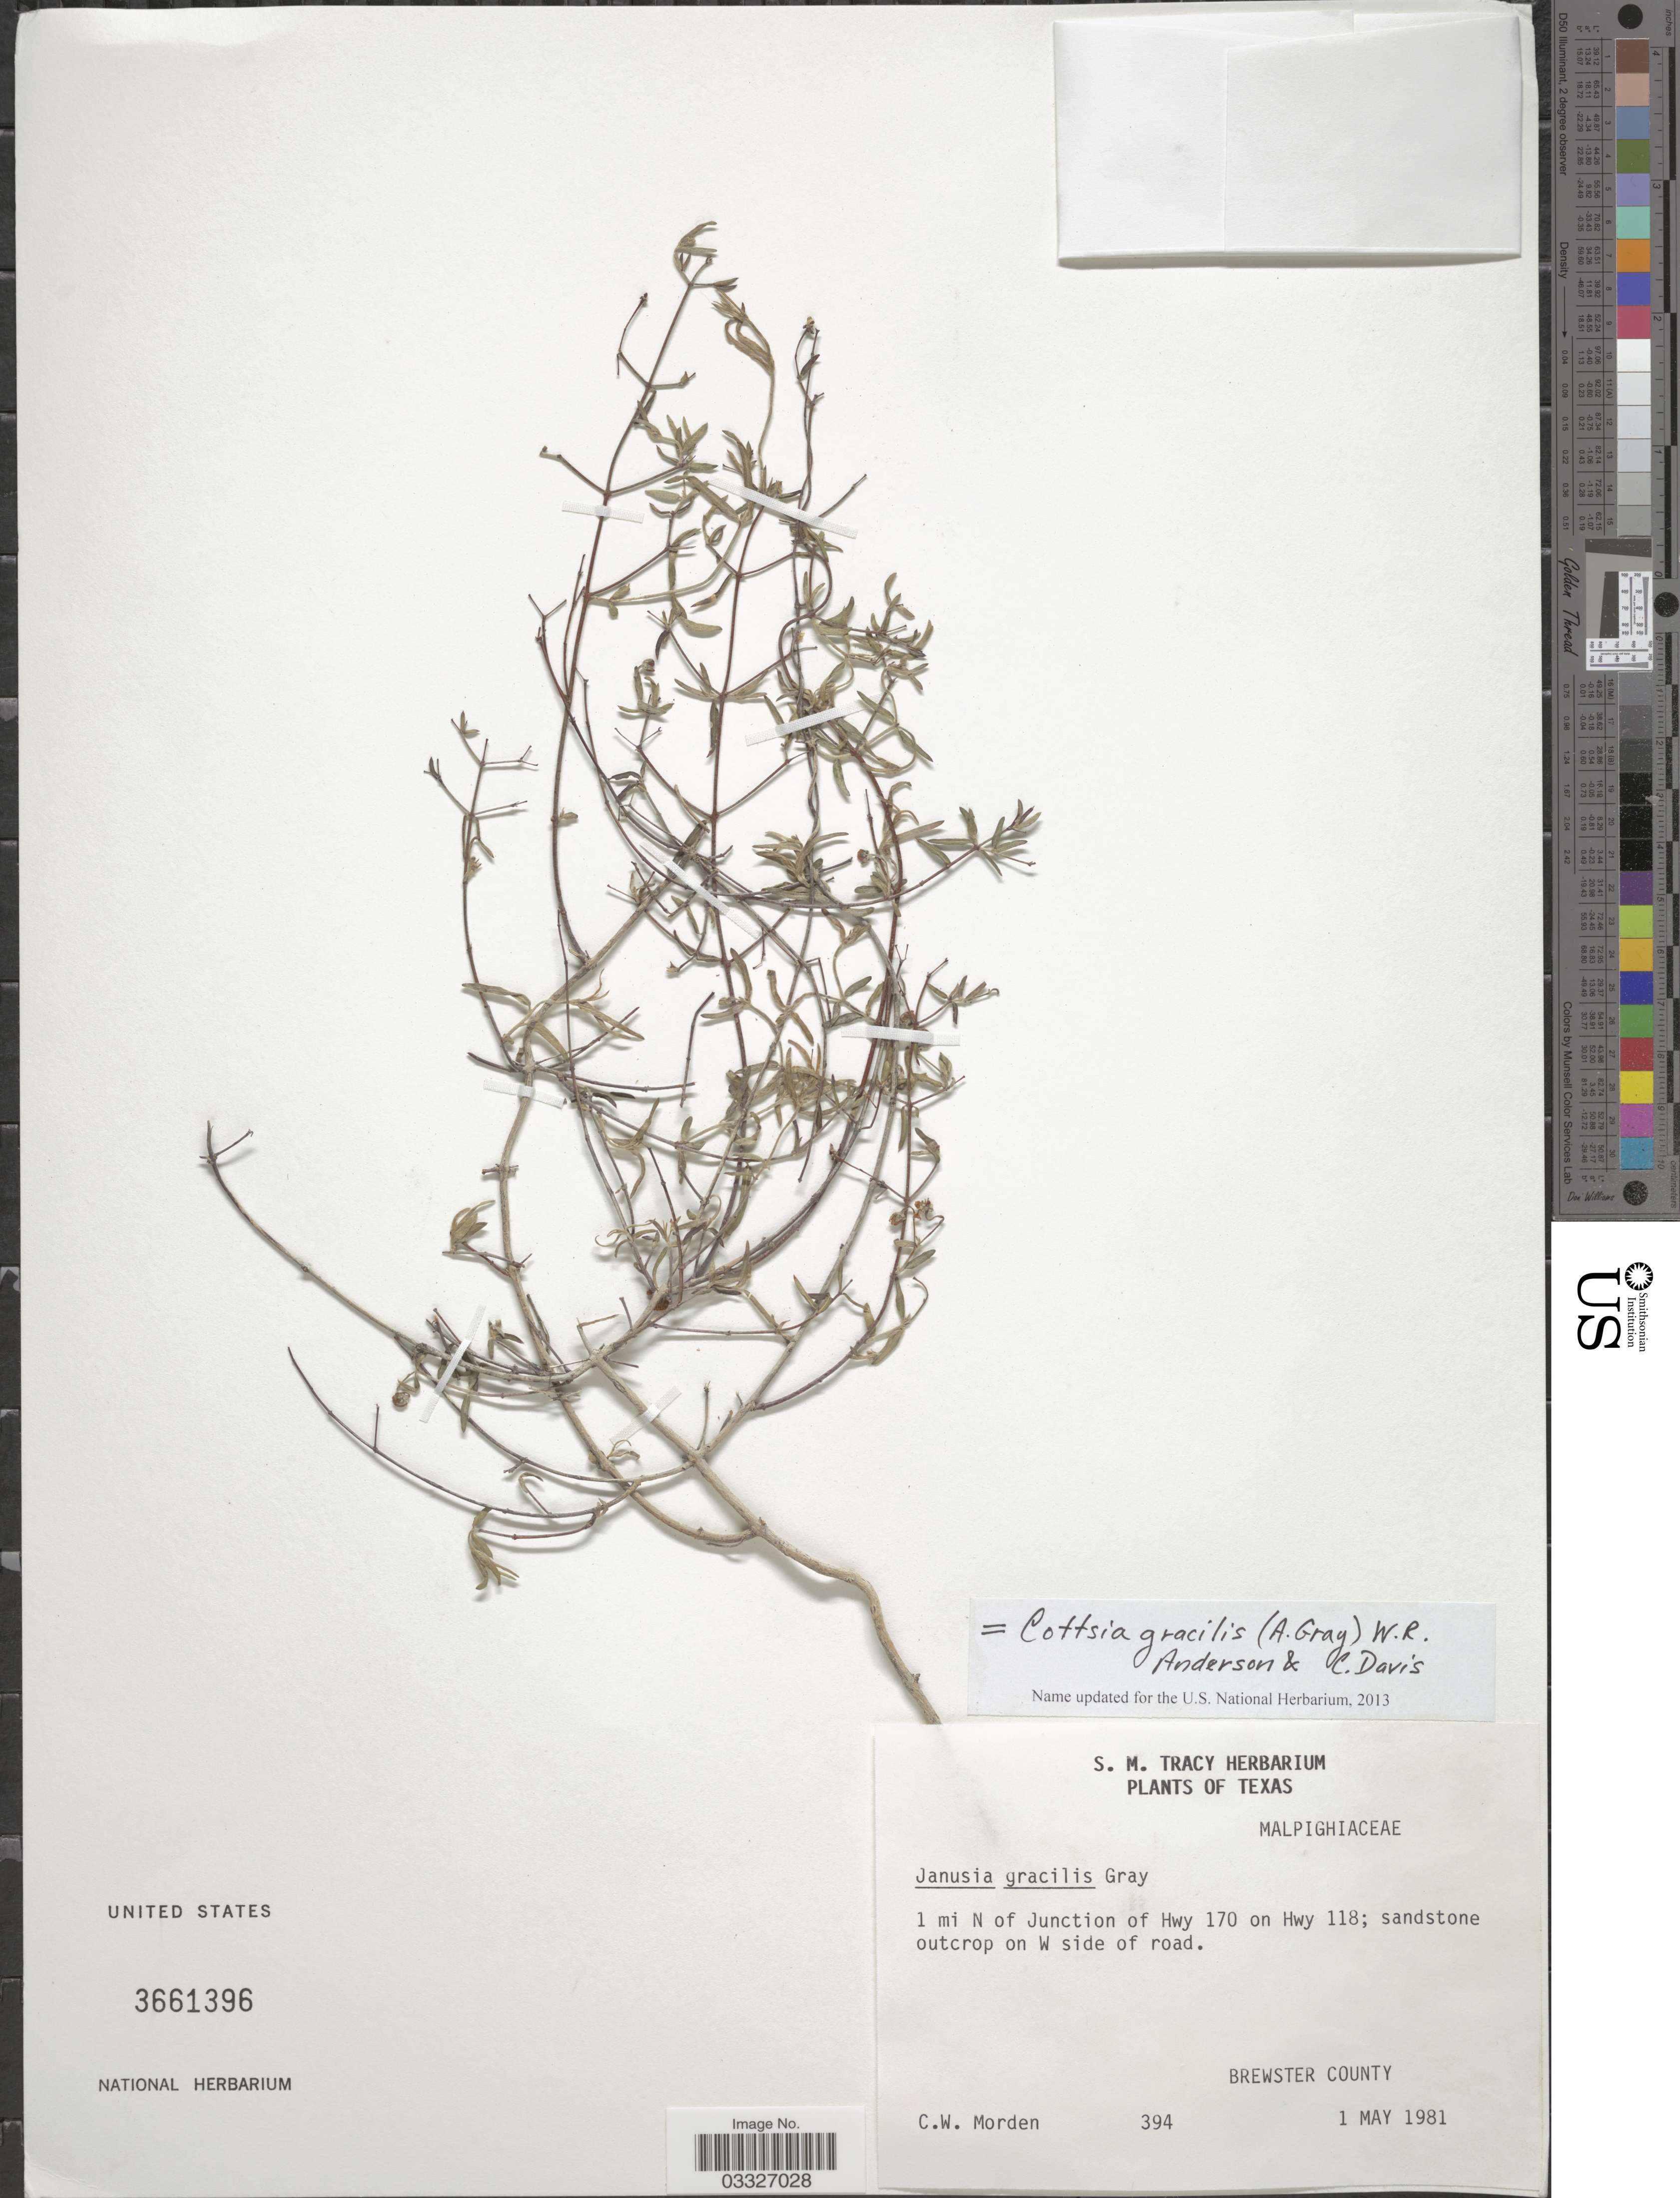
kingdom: Plantae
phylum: Tracheophyta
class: Magnoliopsida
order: Malpighiales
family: Malpighiaceae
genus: Cottsia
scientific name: Cottsia gracilis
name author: (A. Gray) W.R. Anderson & C. Davis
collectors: C. Morden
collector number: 394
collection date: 1981-05-01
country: United States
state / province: Texas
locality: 1 mi N of Junction of Hwy 170 on Hwy 118. W side of road. Brewster County.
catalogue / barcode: US 3661396